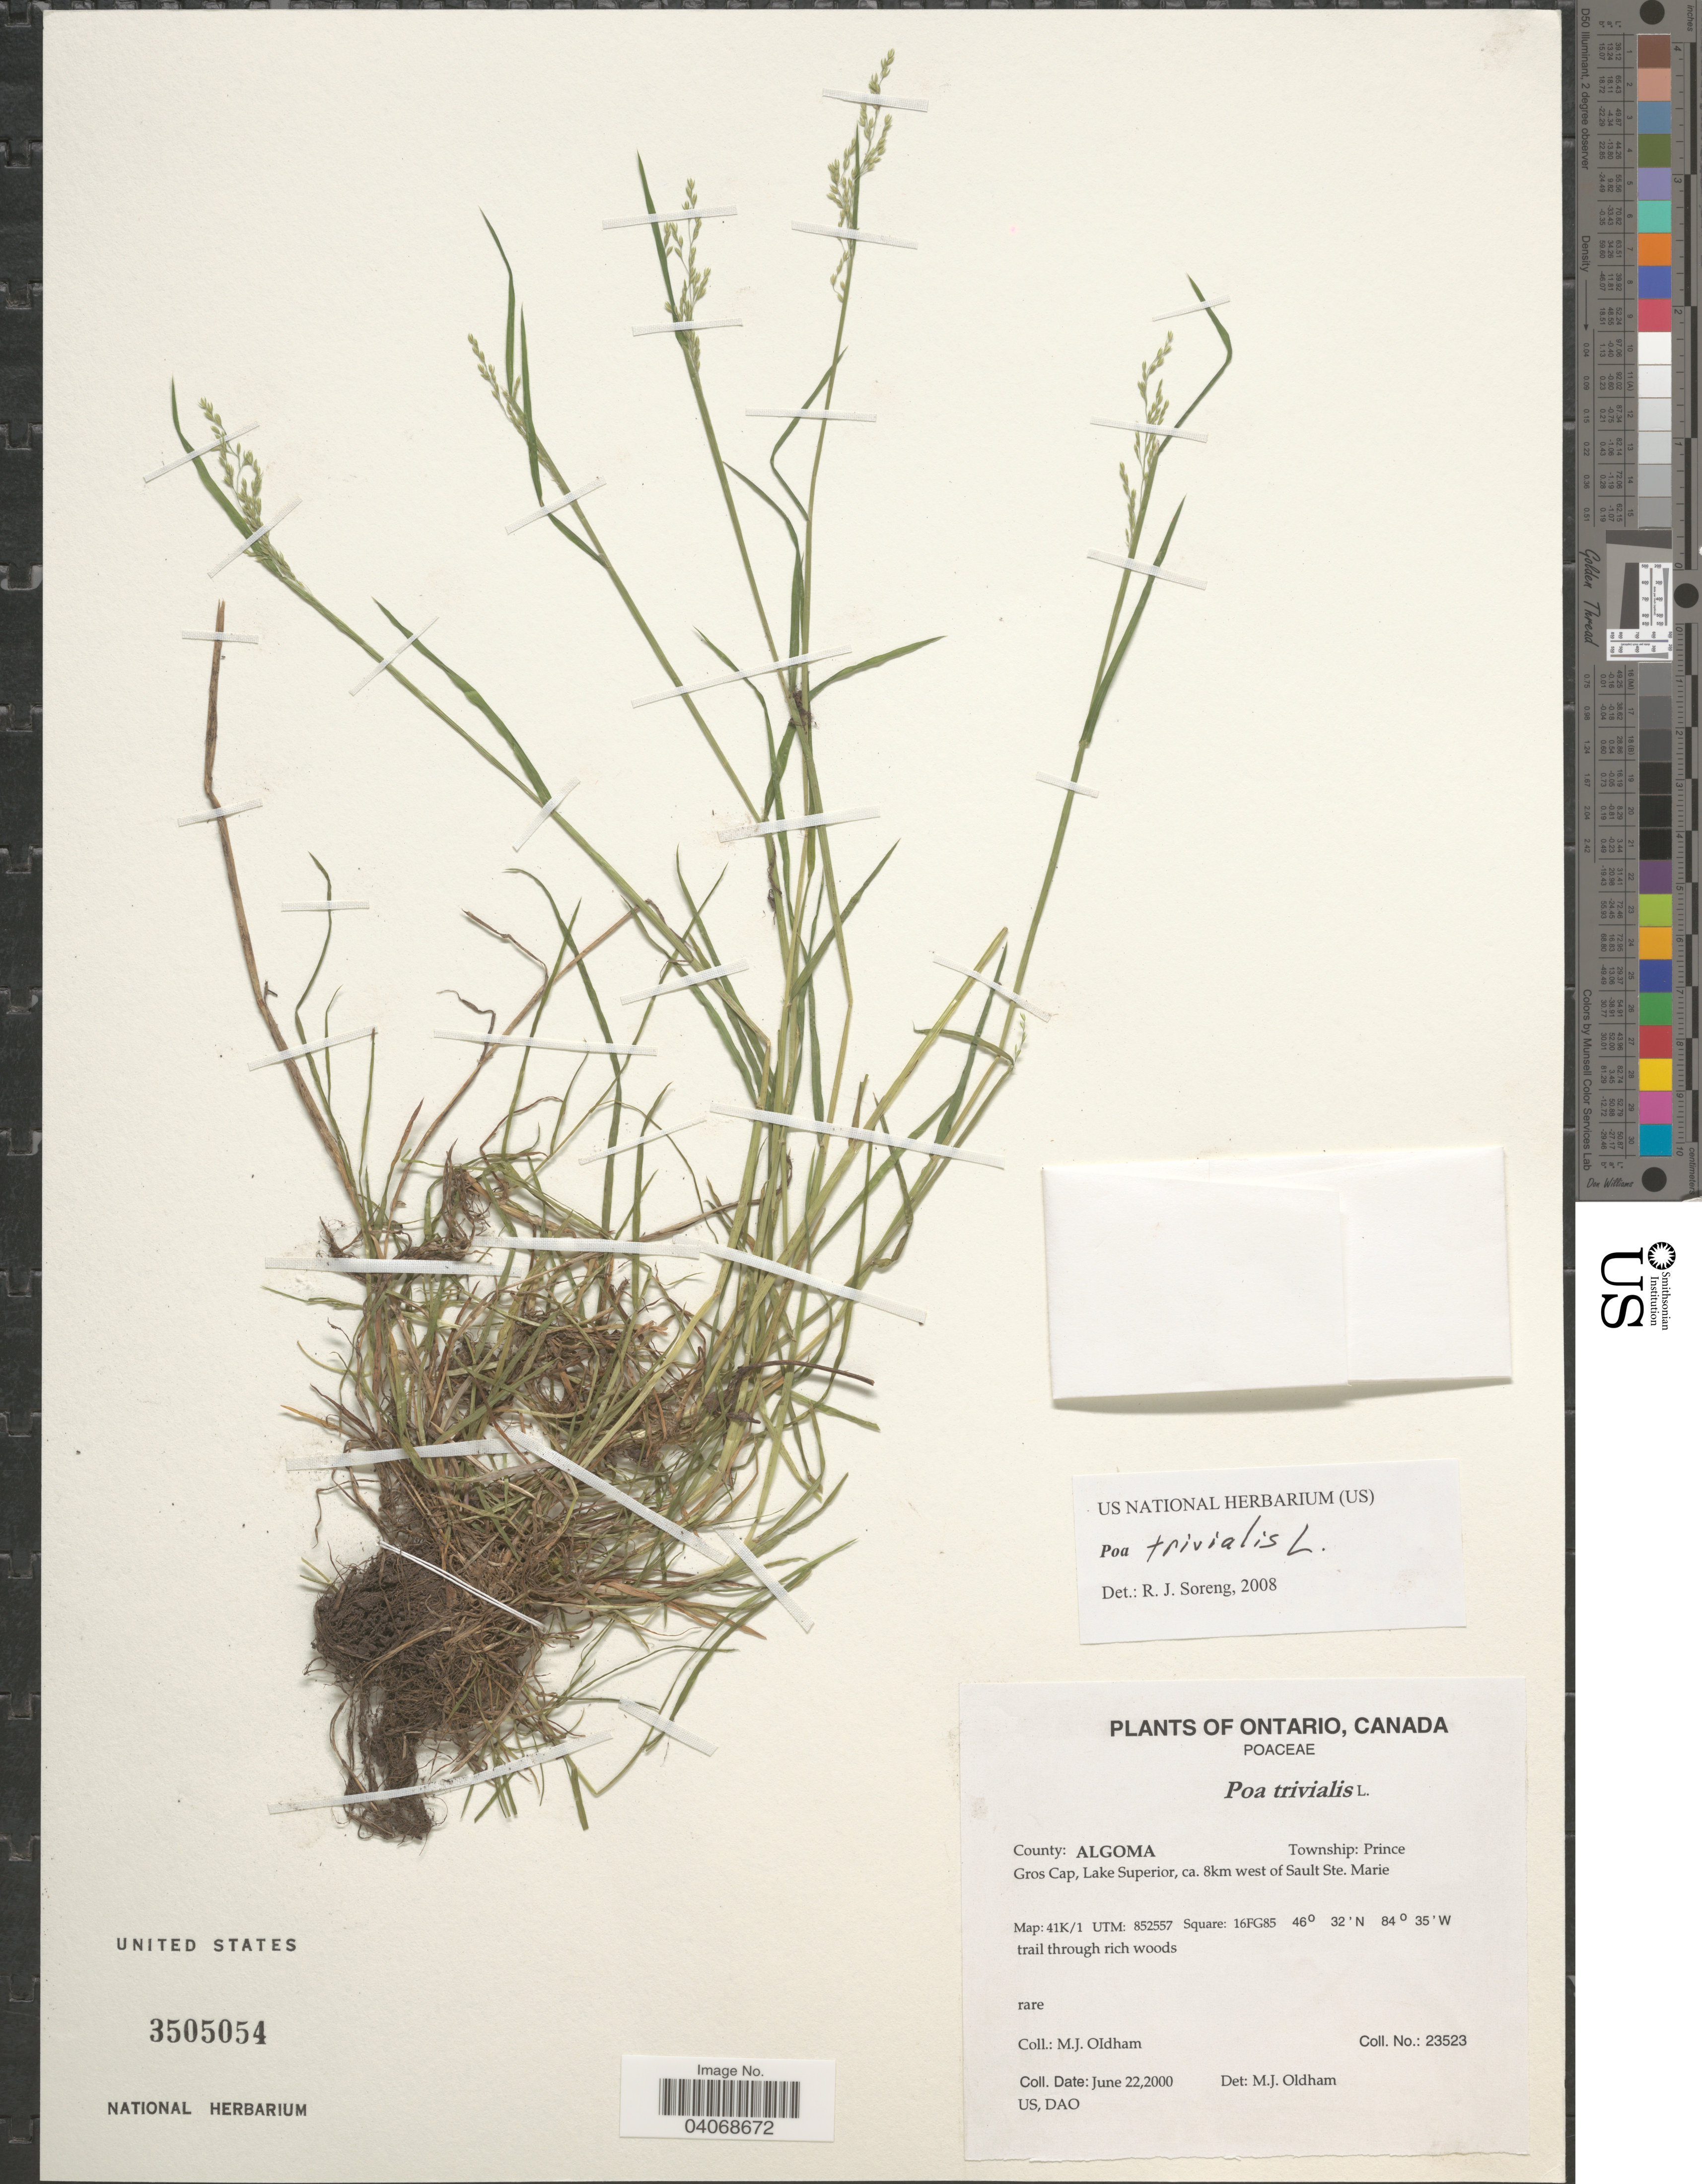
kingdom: Plantae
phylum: Tracheophyta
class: Liliopsida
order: Poales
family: Poaceae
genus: Poa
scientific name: Poa trivialis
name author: L.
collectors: M. Oldham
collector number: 23523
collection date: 2000-06-22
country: Canada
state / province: Ontario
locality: County: Algoma. Township: Prince. Gros Cap, Lake Superior, ca. 8km west of Sault Ste. Marie. Map 41K/1 UTM: 852557 Square: 16FG85 trail through rich woods.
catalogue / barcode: US 3505054